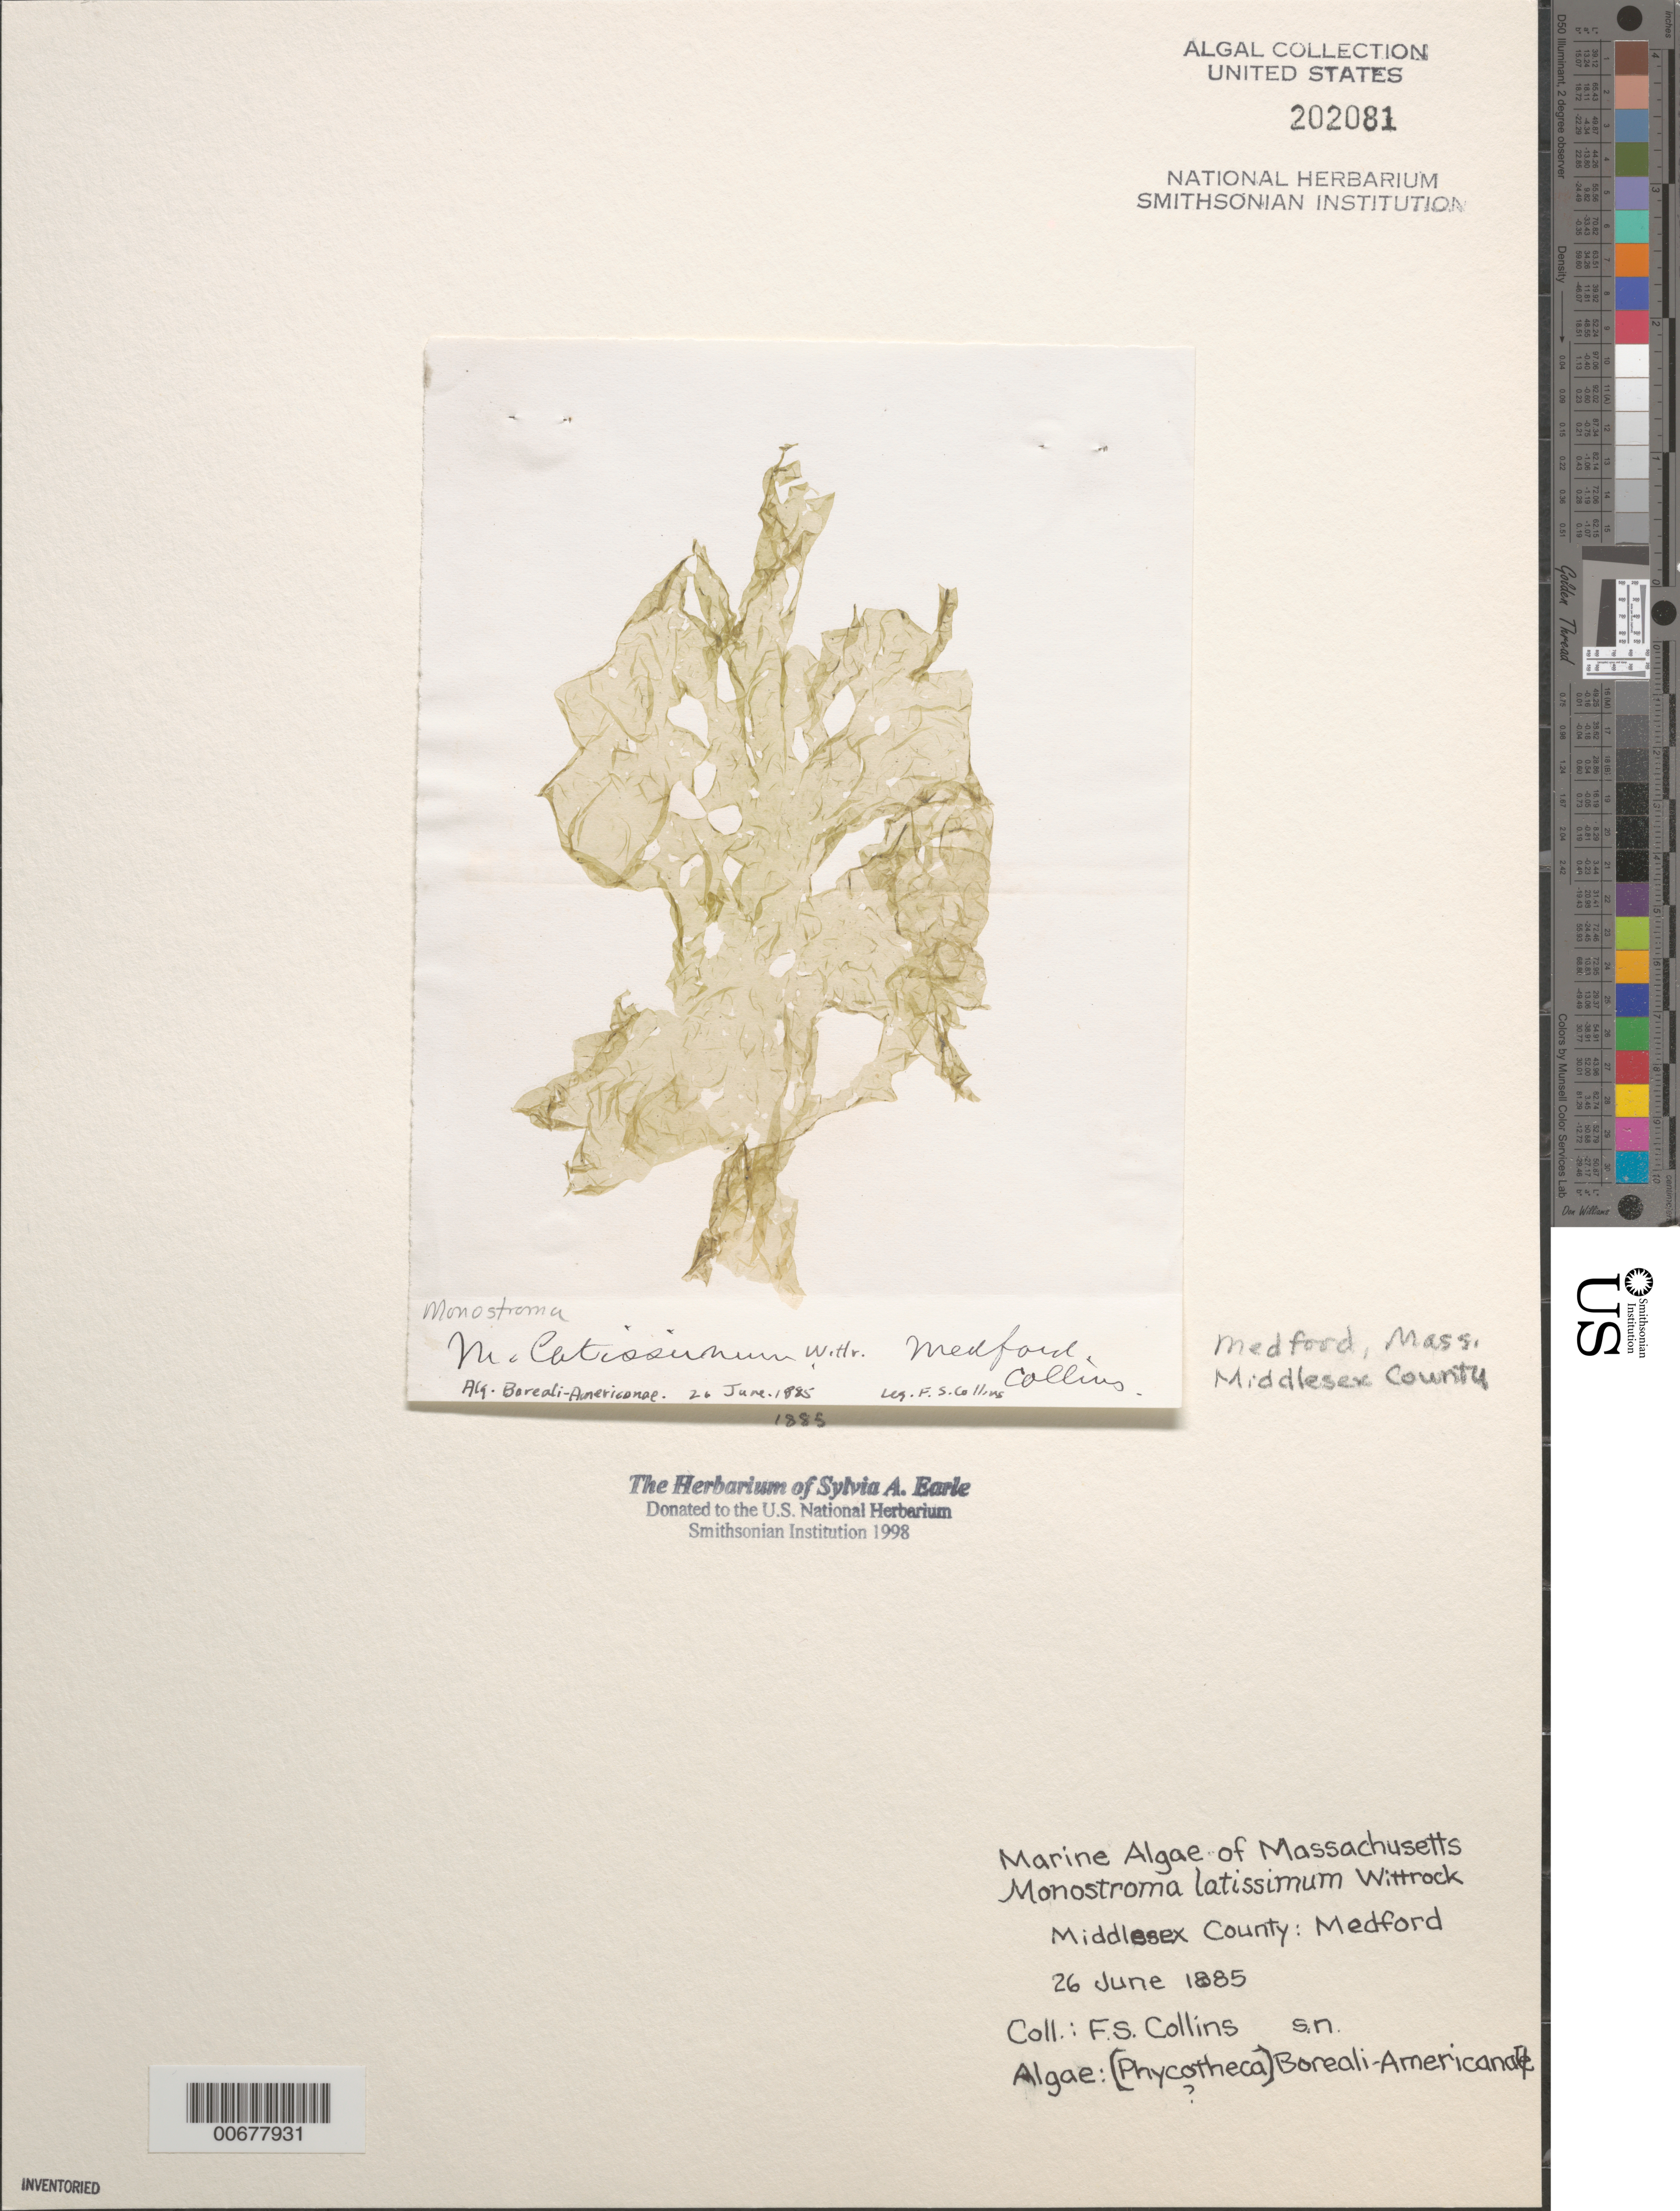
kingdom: Plantae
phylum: Chlorophyta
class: Ulvophyceae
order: Ulvales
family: Monostromataceae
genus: Monostroma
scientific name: Monostroma latissimum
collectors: F. Collins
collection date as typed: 26 Jun 1885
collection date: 1885-06-26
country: United States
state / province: Massachusetts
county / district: Middlesex County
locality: Medford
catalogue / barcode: US 202081